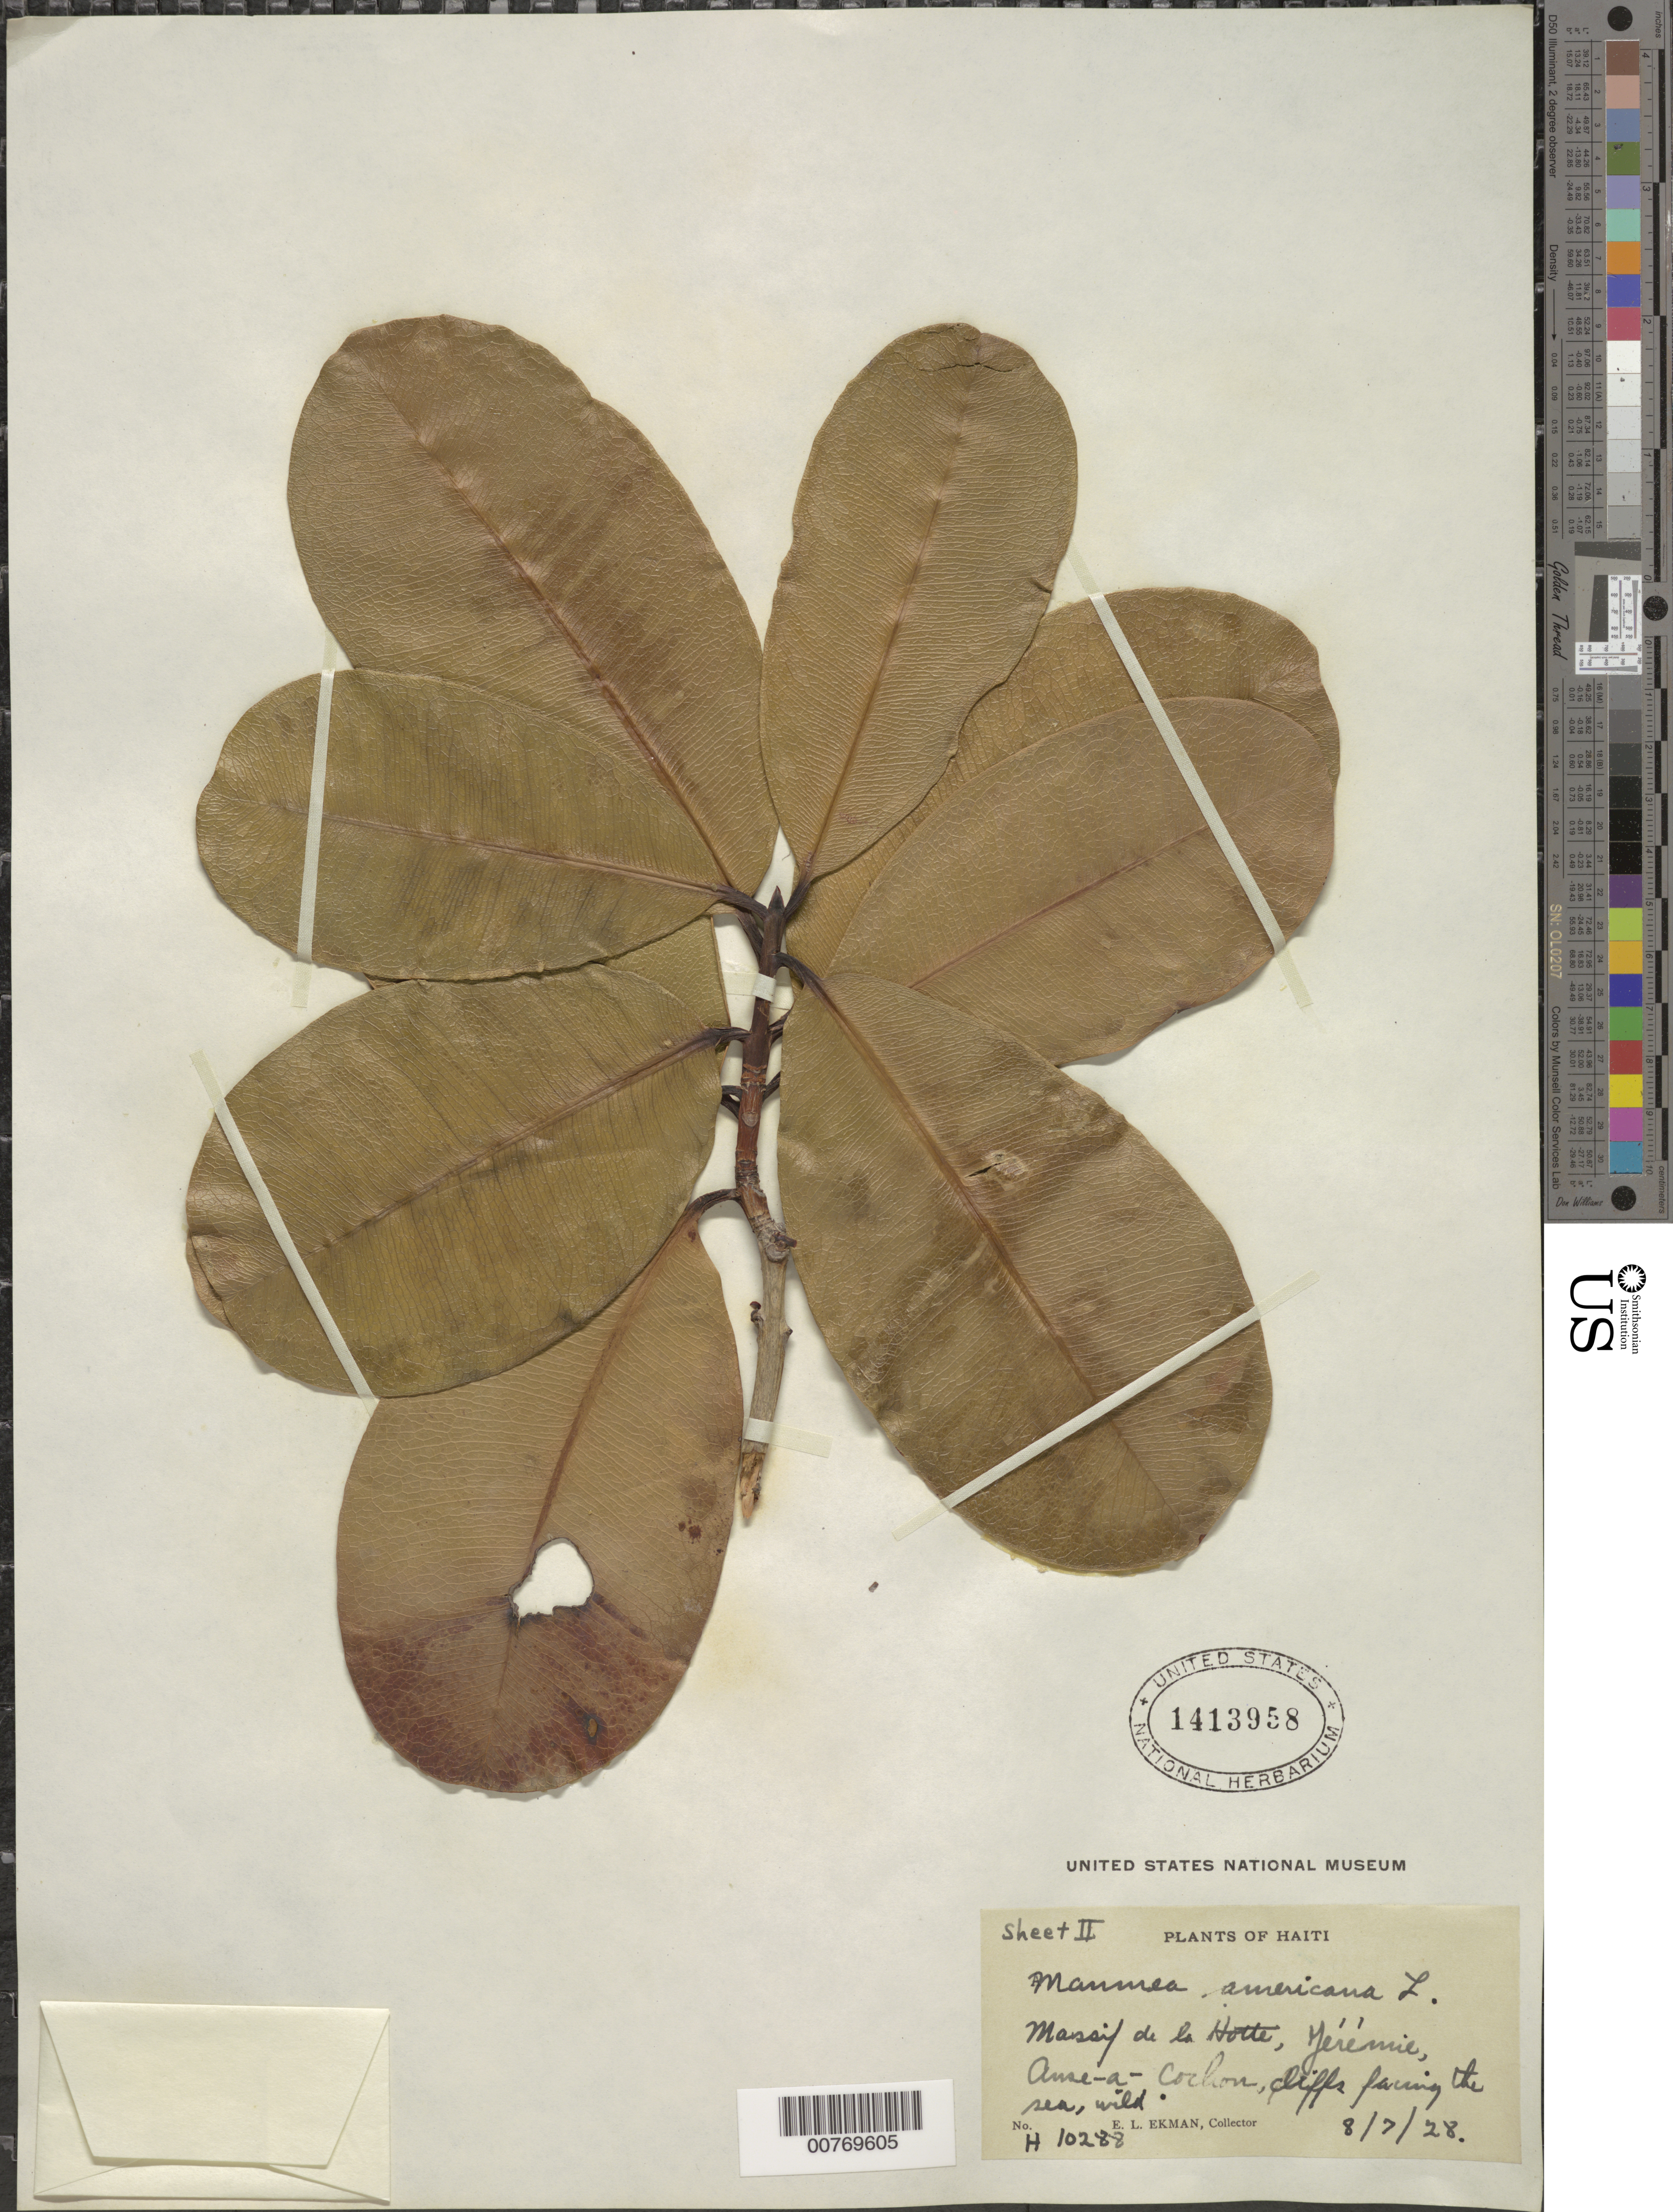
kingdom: Plantae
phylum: Tracheophyta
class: Magnoliopsida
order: Malpighiales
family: Calophyllaceae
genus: Mammea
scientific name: Mammea americana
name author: L.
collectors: E. L. Ekman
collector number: H 10288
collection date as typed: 08 Jul 1928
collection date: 1928-07-08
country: Haiti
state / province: Sud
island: Hispaniola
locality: Massif de la Hotte, Jérémie, Anse-a-Cochon.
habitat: Cliffs facing the sea.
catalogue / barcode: US 1413958